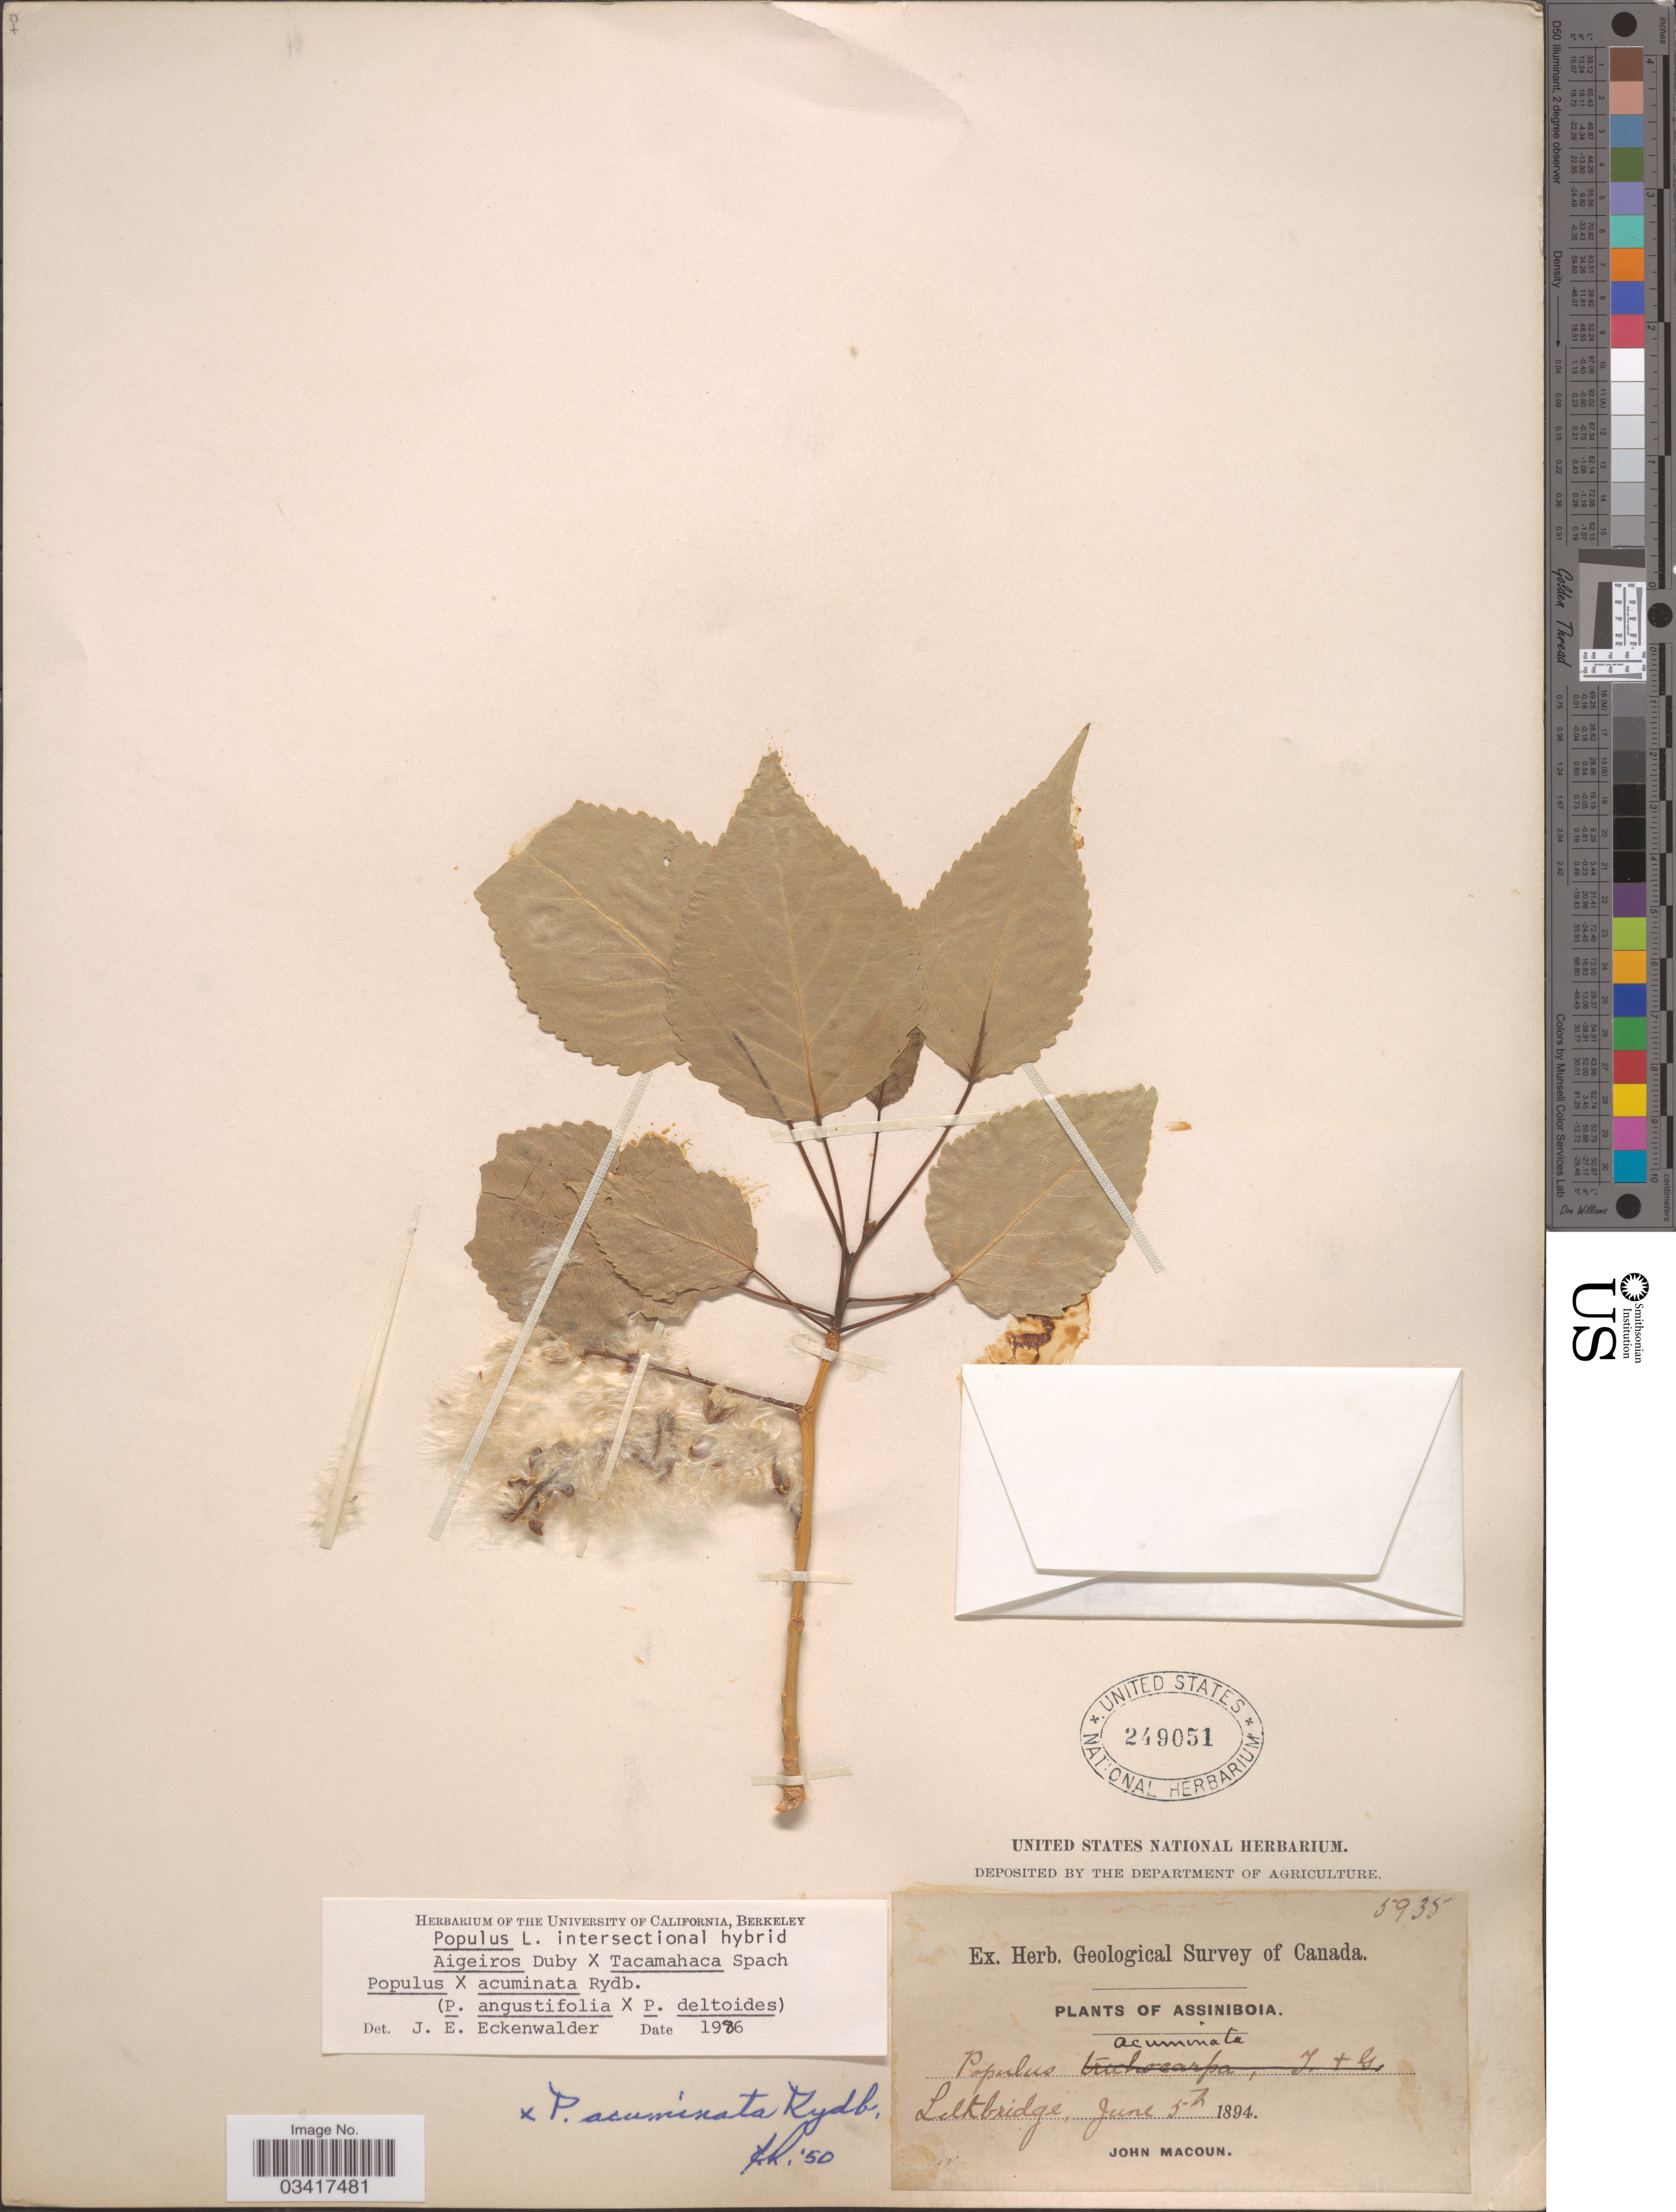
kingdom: Plantae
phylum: Tracheophyta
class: Magnoliopsida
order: Malpighiales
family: Salicaceae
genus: Populus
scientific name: Populus acuminata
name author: Rydb.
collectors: J. Macoun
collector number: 5935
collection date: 1894-06-05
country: Canada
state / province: Saskatchewan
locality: Lethbridge. Assiniboia.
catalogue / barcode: US 249051